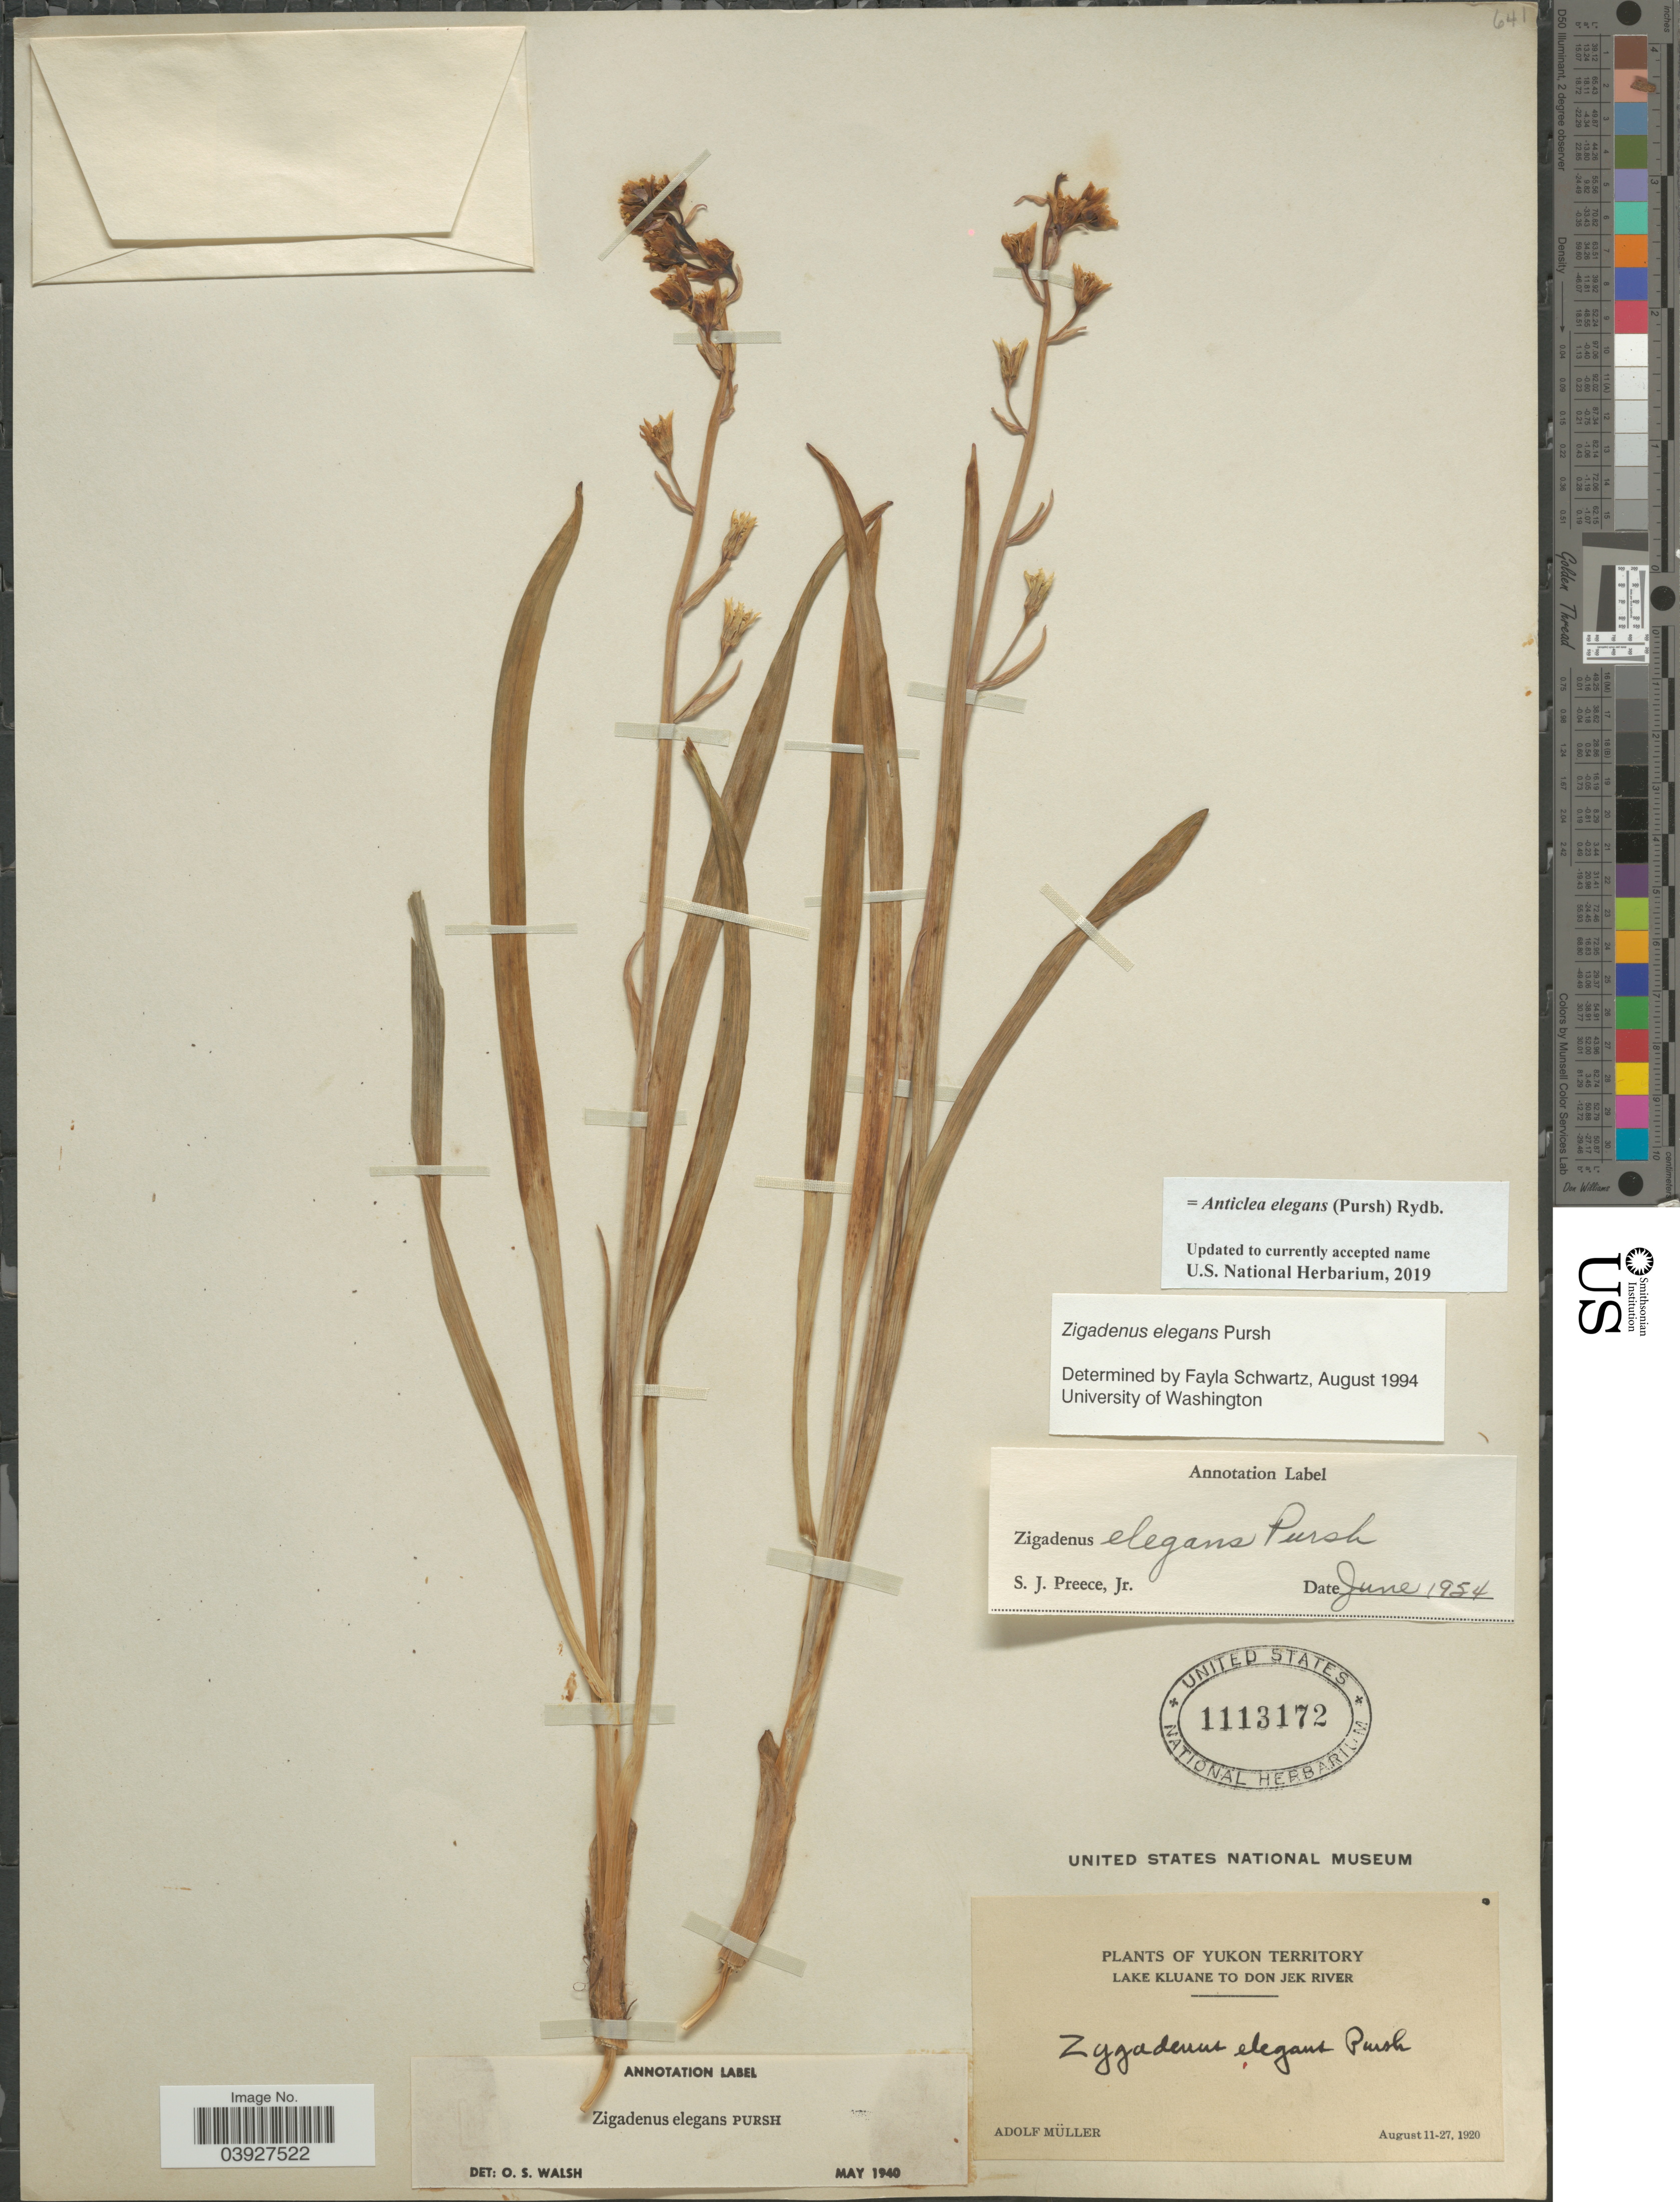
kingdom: Plantae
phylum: Tracheophyta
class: Liliopsida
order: Liliales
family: Melanthiaceae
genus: Anticlea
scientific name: Anticlea elegans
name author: (Pursh) Rydb.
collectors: A. Muller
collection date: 1920-08-11/1920-08-27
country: Canada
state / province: Yukon Territory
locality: Lake Kluane to Don Jek River.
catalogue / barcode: US 1113172